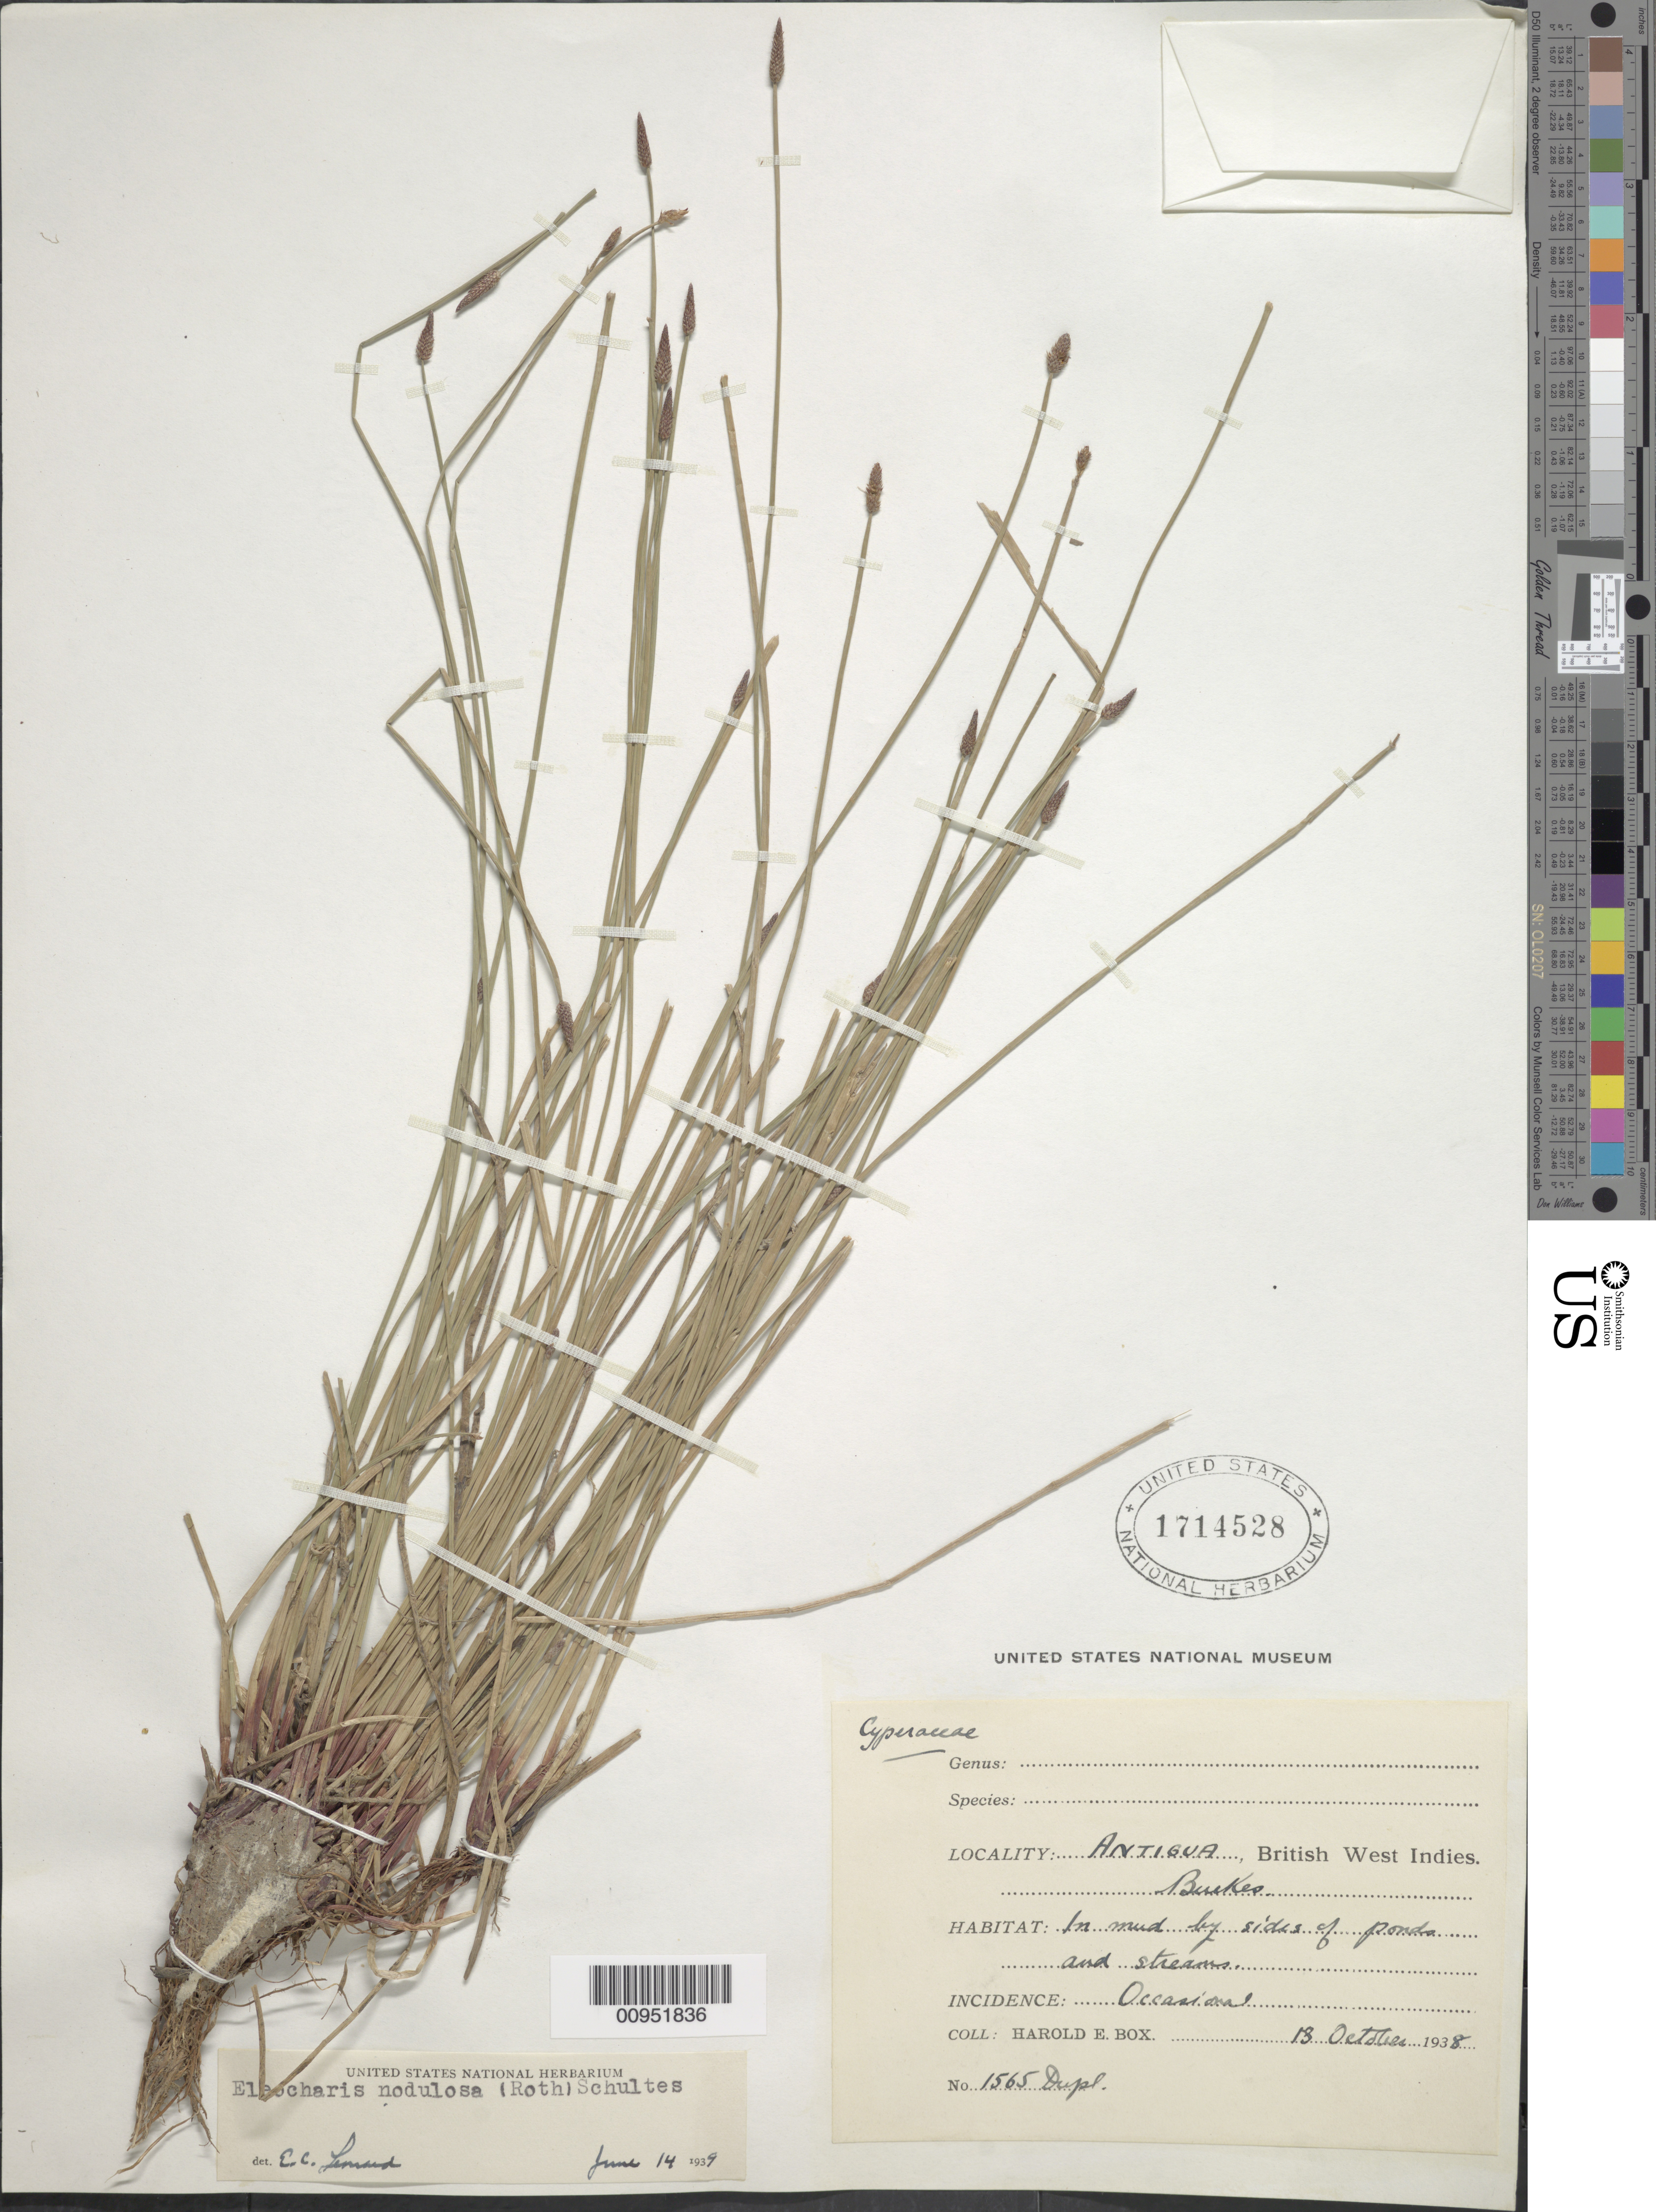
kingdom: Plantae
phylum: Tracheophyta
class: Liliopsida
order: Poales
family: Cyperaceae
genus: Eleocharis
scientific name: Eleocharis montana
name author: (Kunth) Roem. & Schult.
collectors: H. E. Box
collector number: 1565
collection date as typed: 18 Oct 1938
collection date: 1938-10-18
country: Antigua and Barbuda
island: Antigua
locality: Buckes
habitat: In mud by sides of ponds and streams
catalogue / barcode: US 1714528